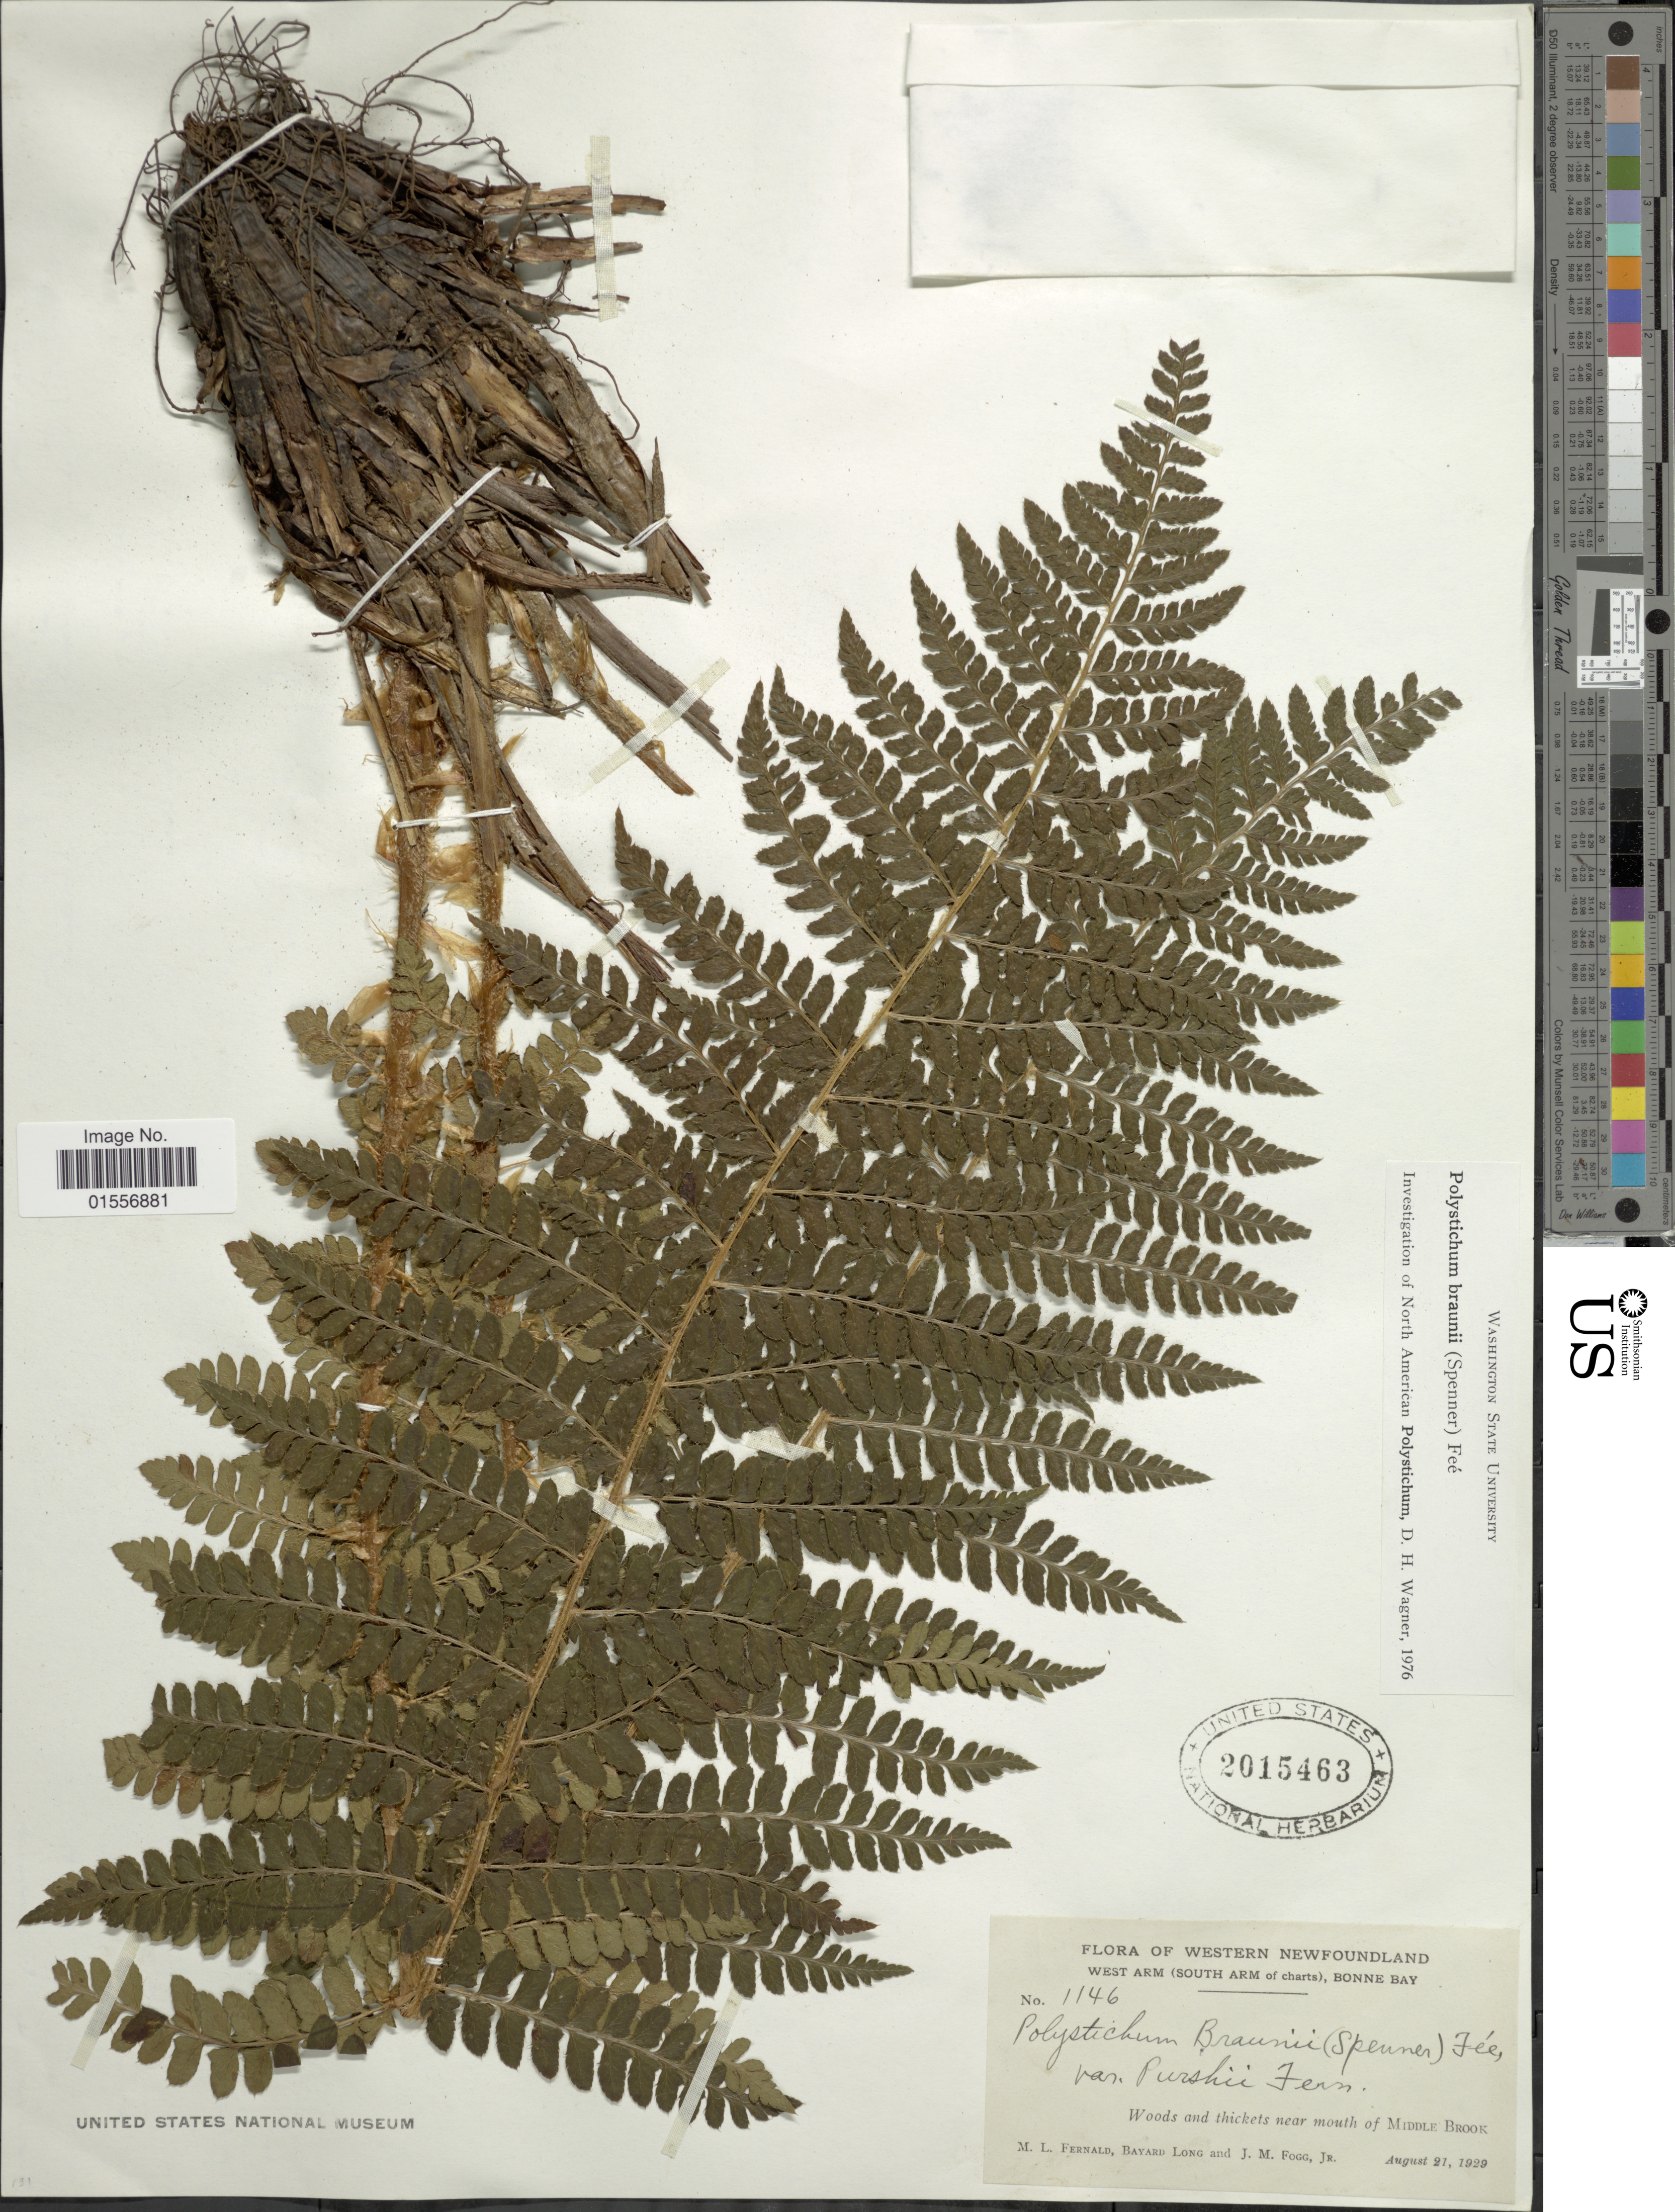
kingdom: Plantae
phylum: Tracheophyta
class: Polypodiopsida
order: Polypodiales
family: Dryopteridaceae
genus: Polystichum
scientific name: Polystichum braunii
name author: (Spenn.) Fée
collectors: M. L. Fernald, B. Long & J. Fogg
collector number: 1146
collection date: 1929-08-21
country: Canada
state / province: Newfoundland and Labrador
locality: Western Newfoundland, west arm (south arm of charts), Bonne Bay, woods and thickets near mouth of Middle Brook.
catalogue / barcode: US 2015463